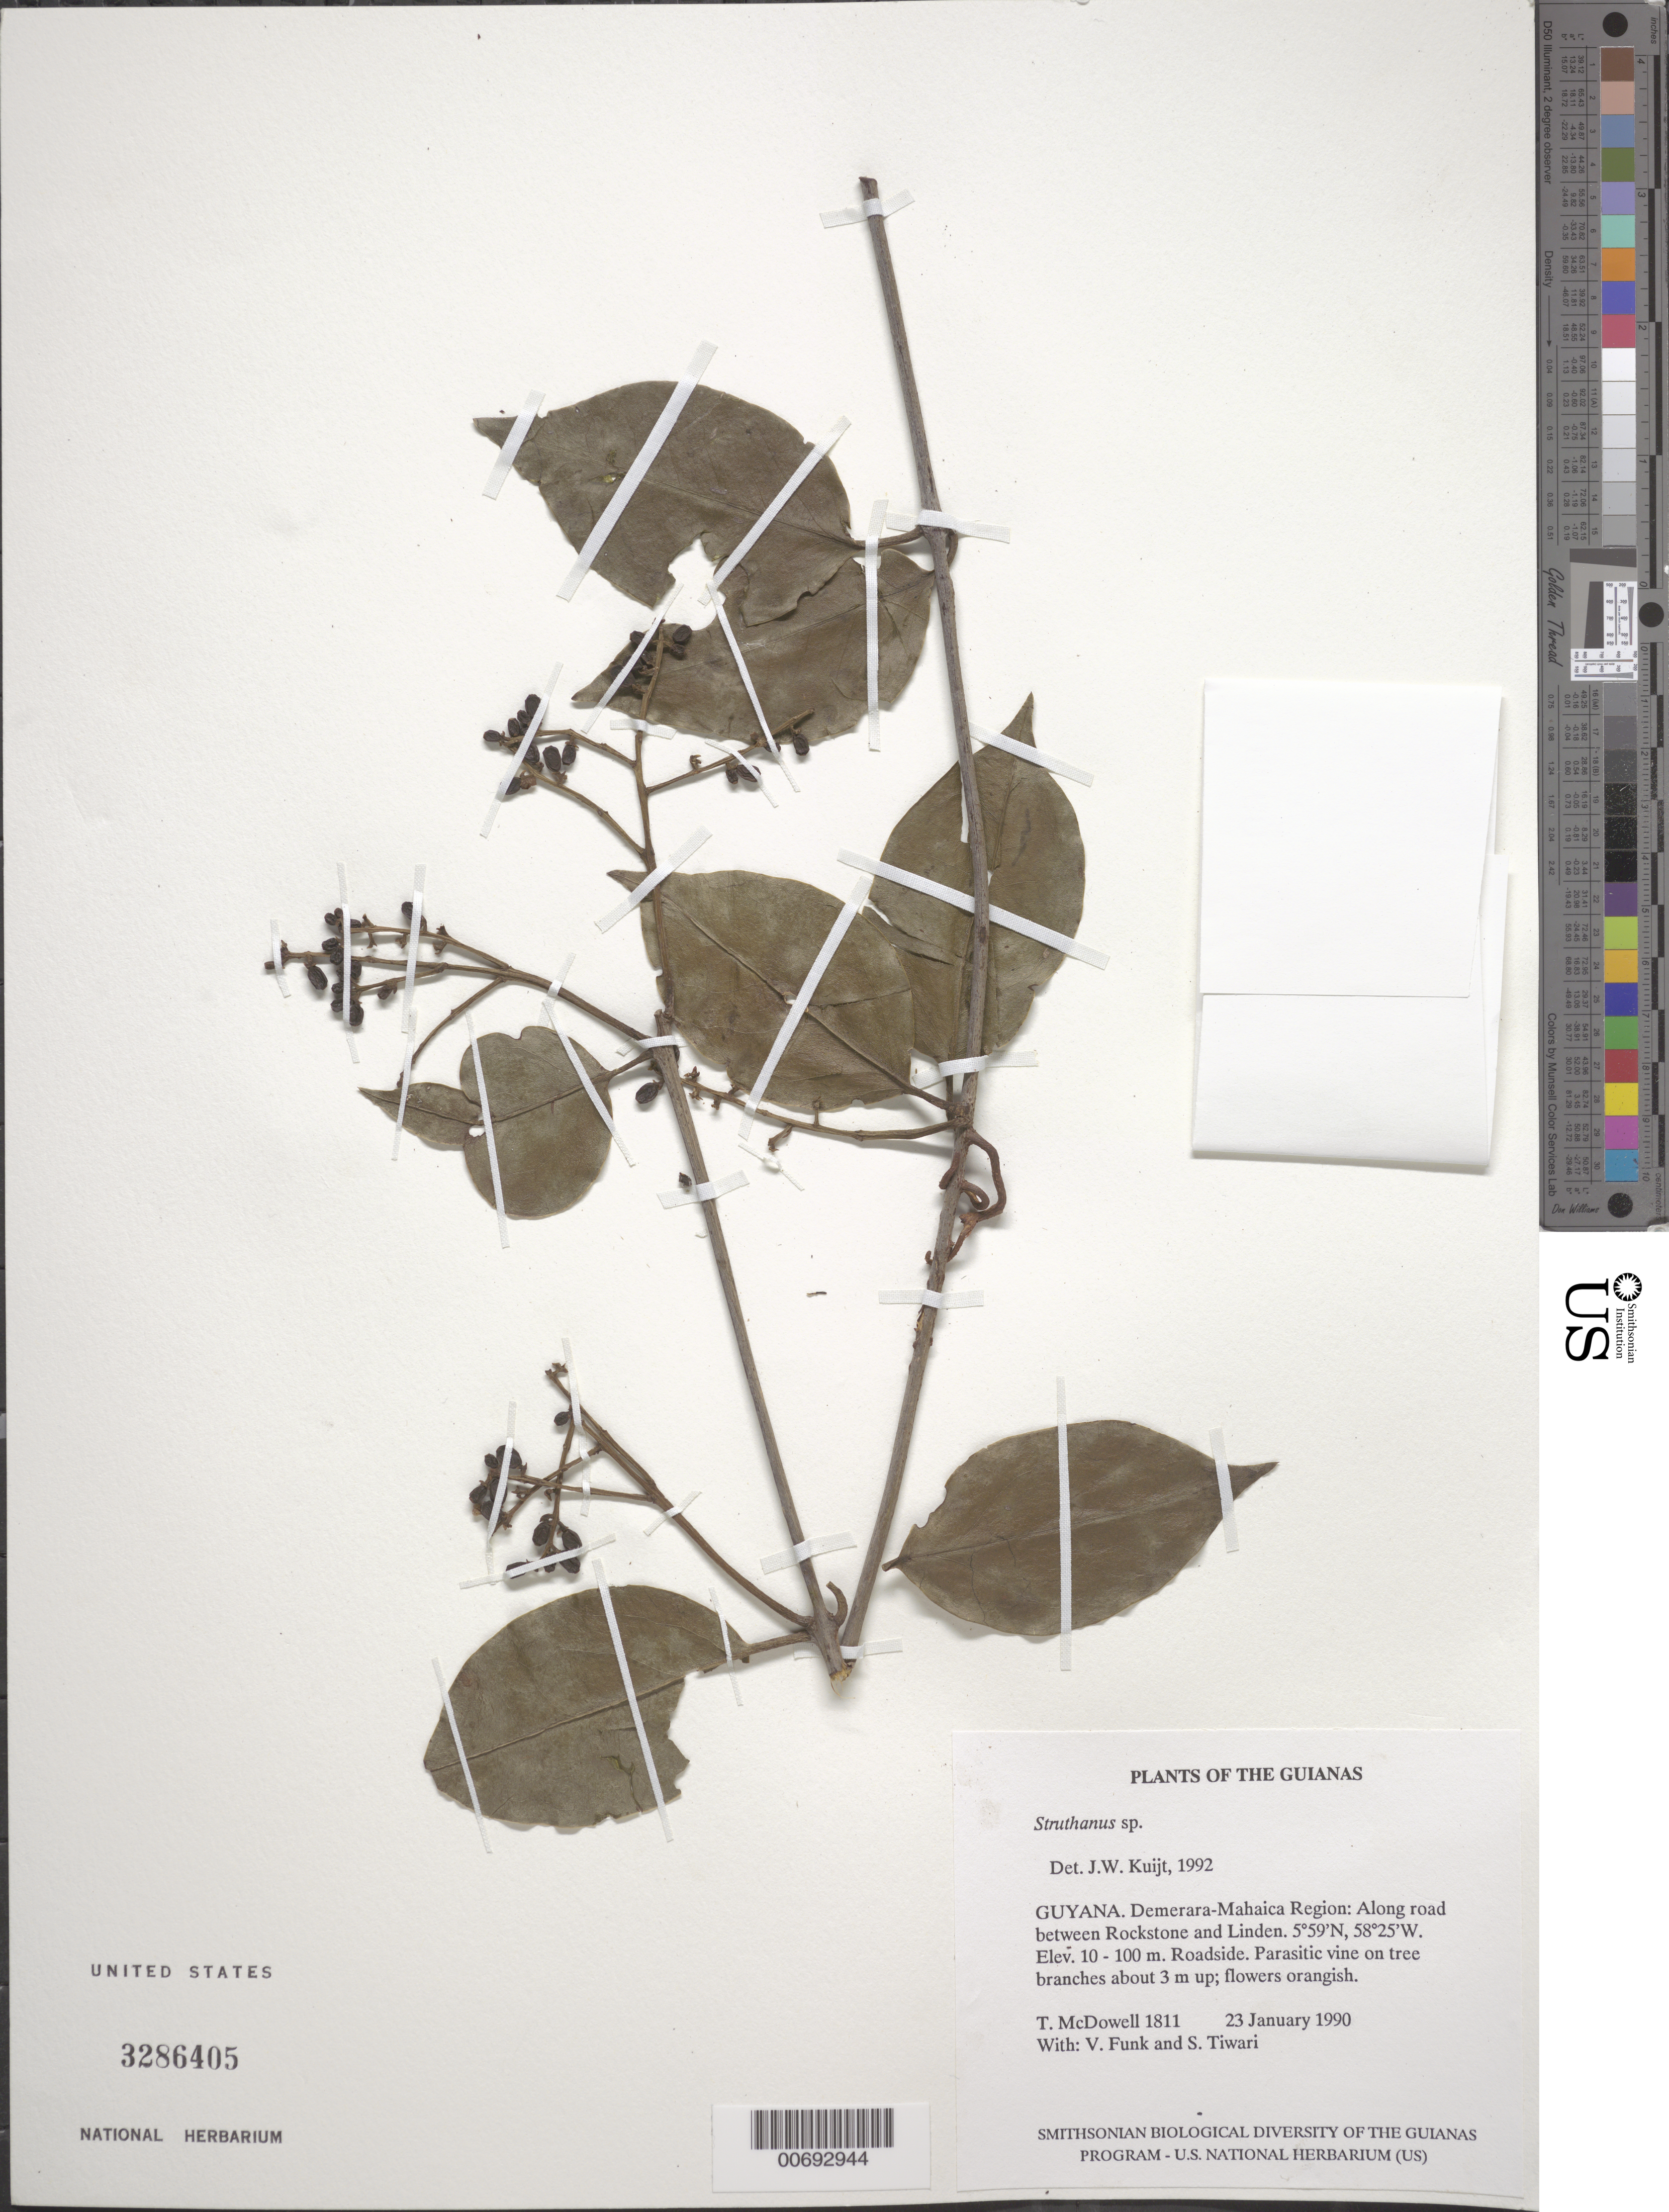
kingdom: Plantae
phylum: Tracheophyta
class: Magnoliopsida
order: Santalales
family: Loranthaceae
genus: Struthanthus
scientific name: Struthanthus sp.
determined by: Kuijt, Job, (CANADA)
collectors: T. McDowell, V. Funk & S. Tiwari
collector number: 1811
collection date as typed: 23 January 1990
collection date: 1990-01-23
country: Guyana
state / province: Demerara-Mahaica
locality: Along road between Rockstone and Linden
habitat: Roadside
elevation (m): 10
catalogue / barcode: US 3286405